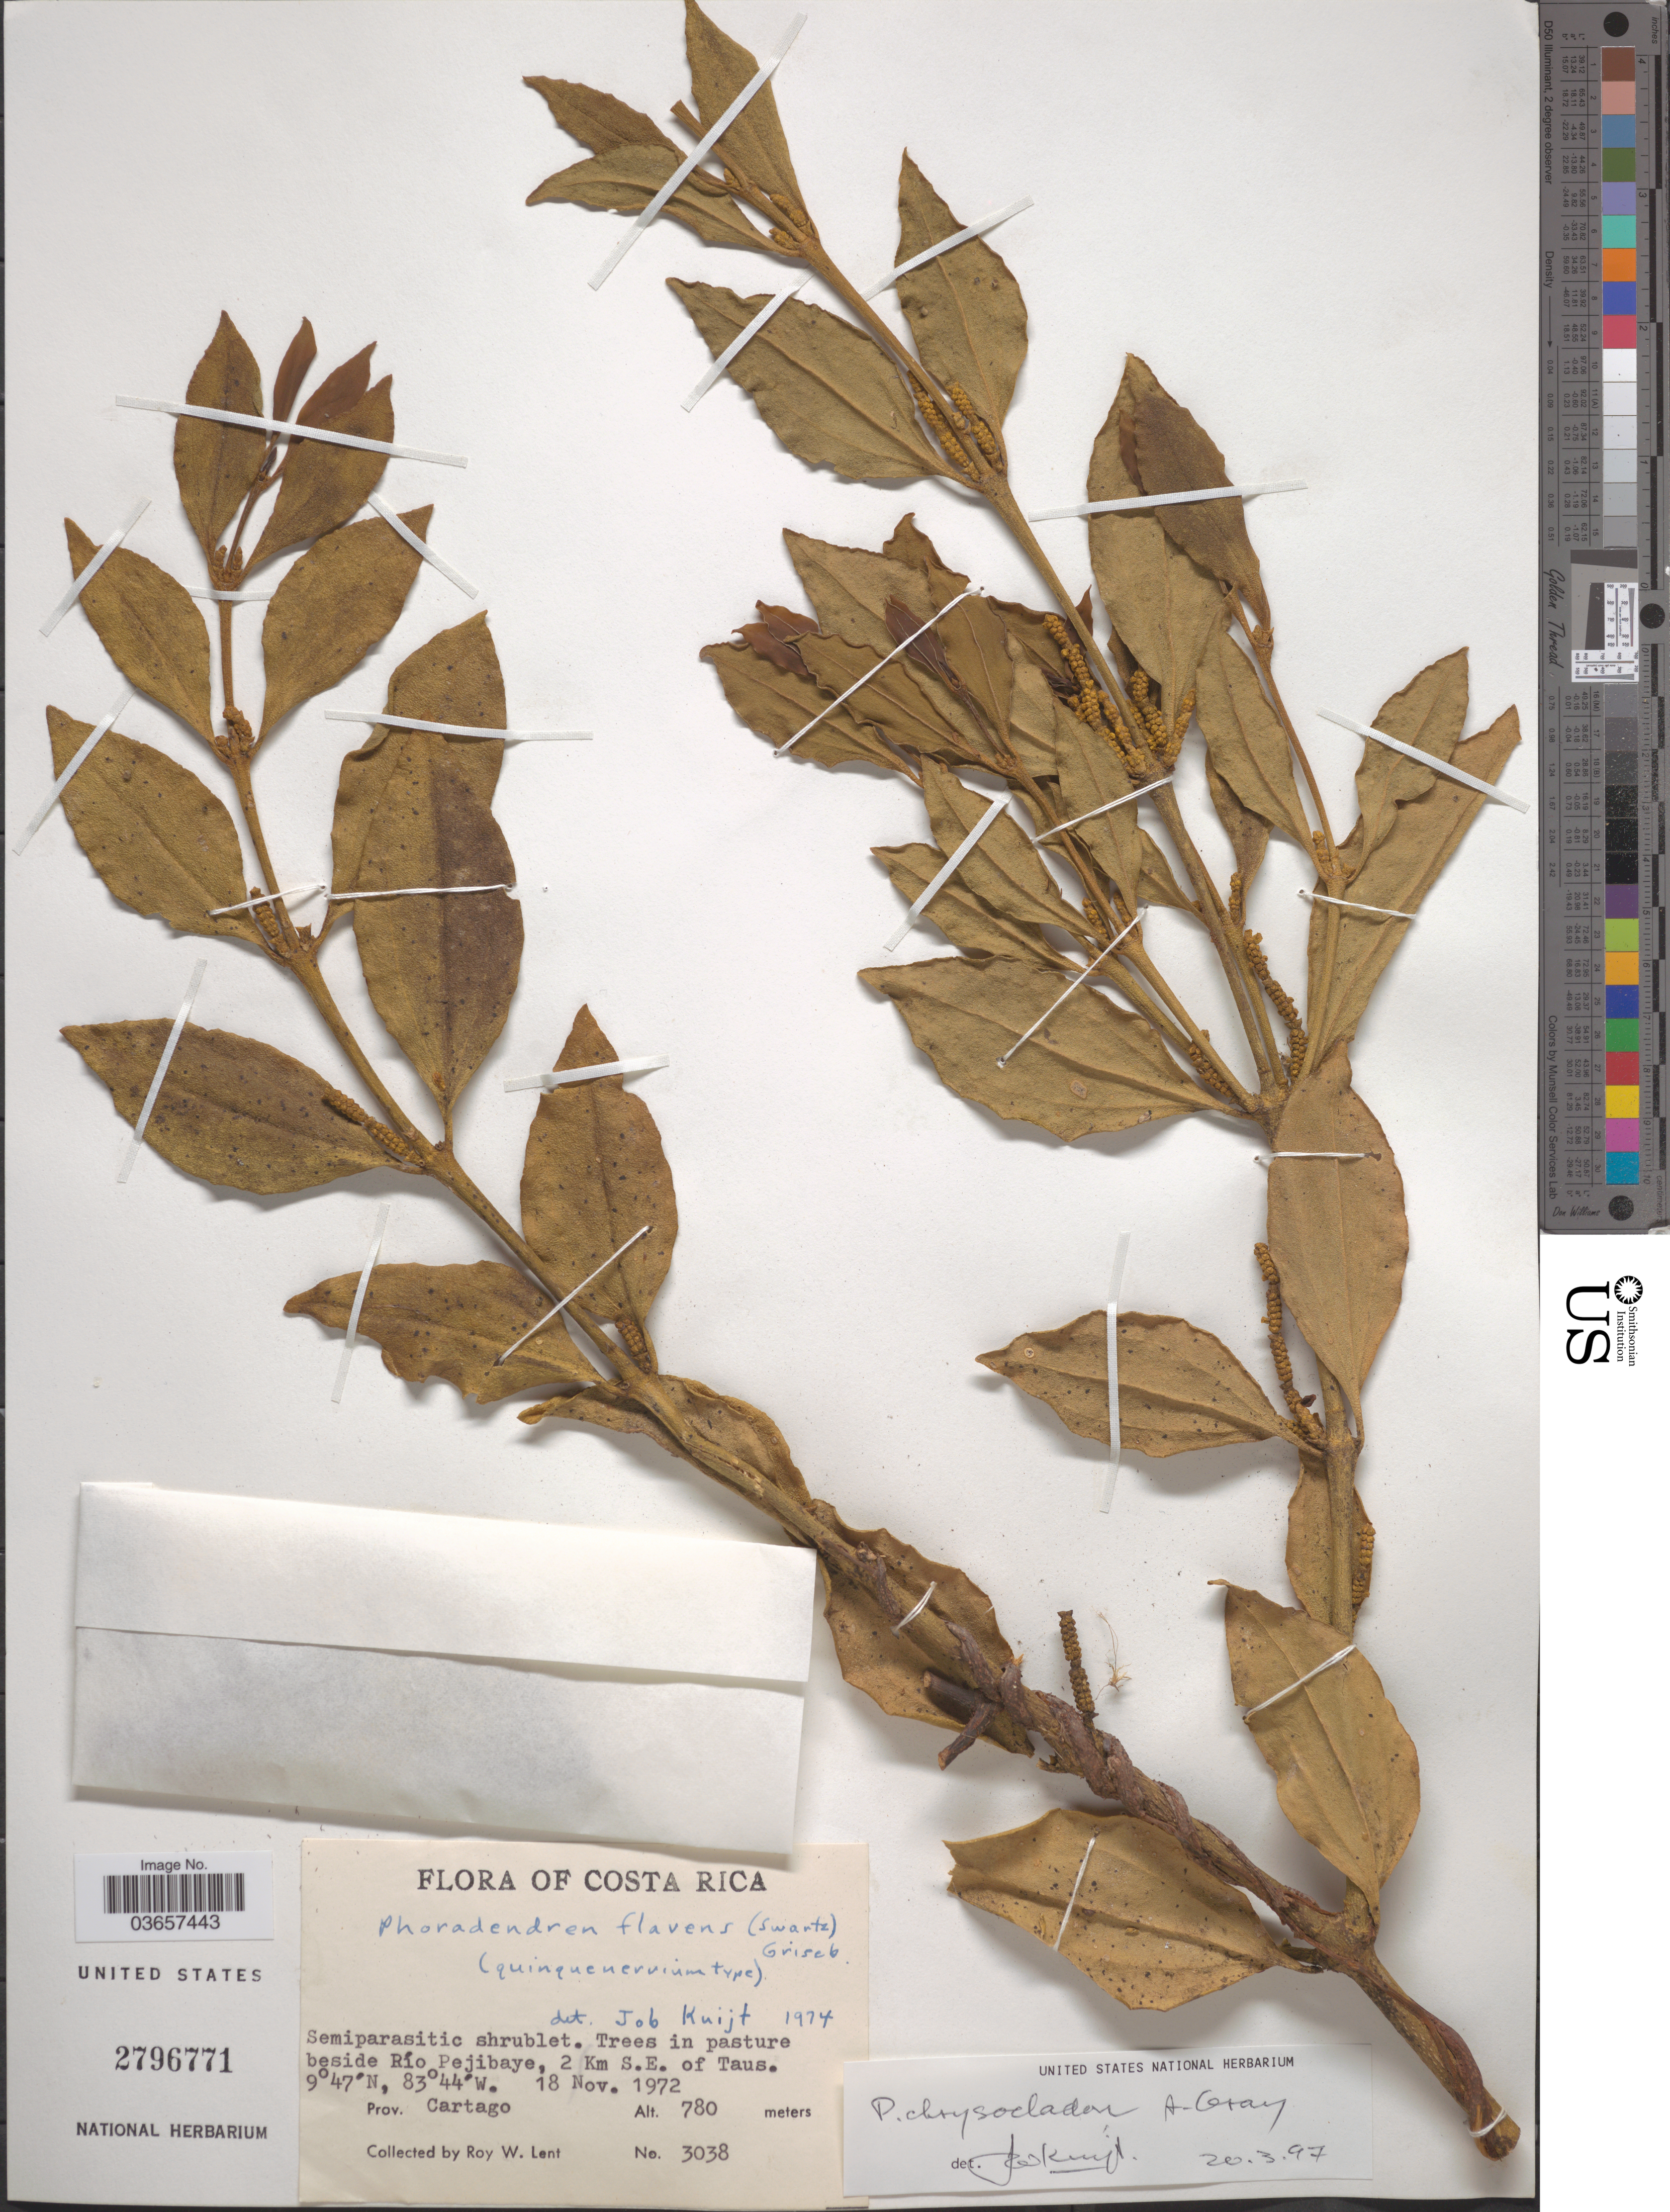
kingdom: Plantae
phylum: Tracheophyta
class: Magnoliopsida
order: Santalales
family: Viscaceae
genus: Phoradendron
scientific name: Phoradendron chrysocladon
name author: A. Gray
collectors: R. W. Lent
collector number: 3038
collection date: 1972-11-18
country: Costa Rica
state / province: Cartago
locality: Trees in pasture beside Río Pejibaye, 2 Km S.E. of Taus.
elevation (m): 780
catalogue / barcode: US 2796771